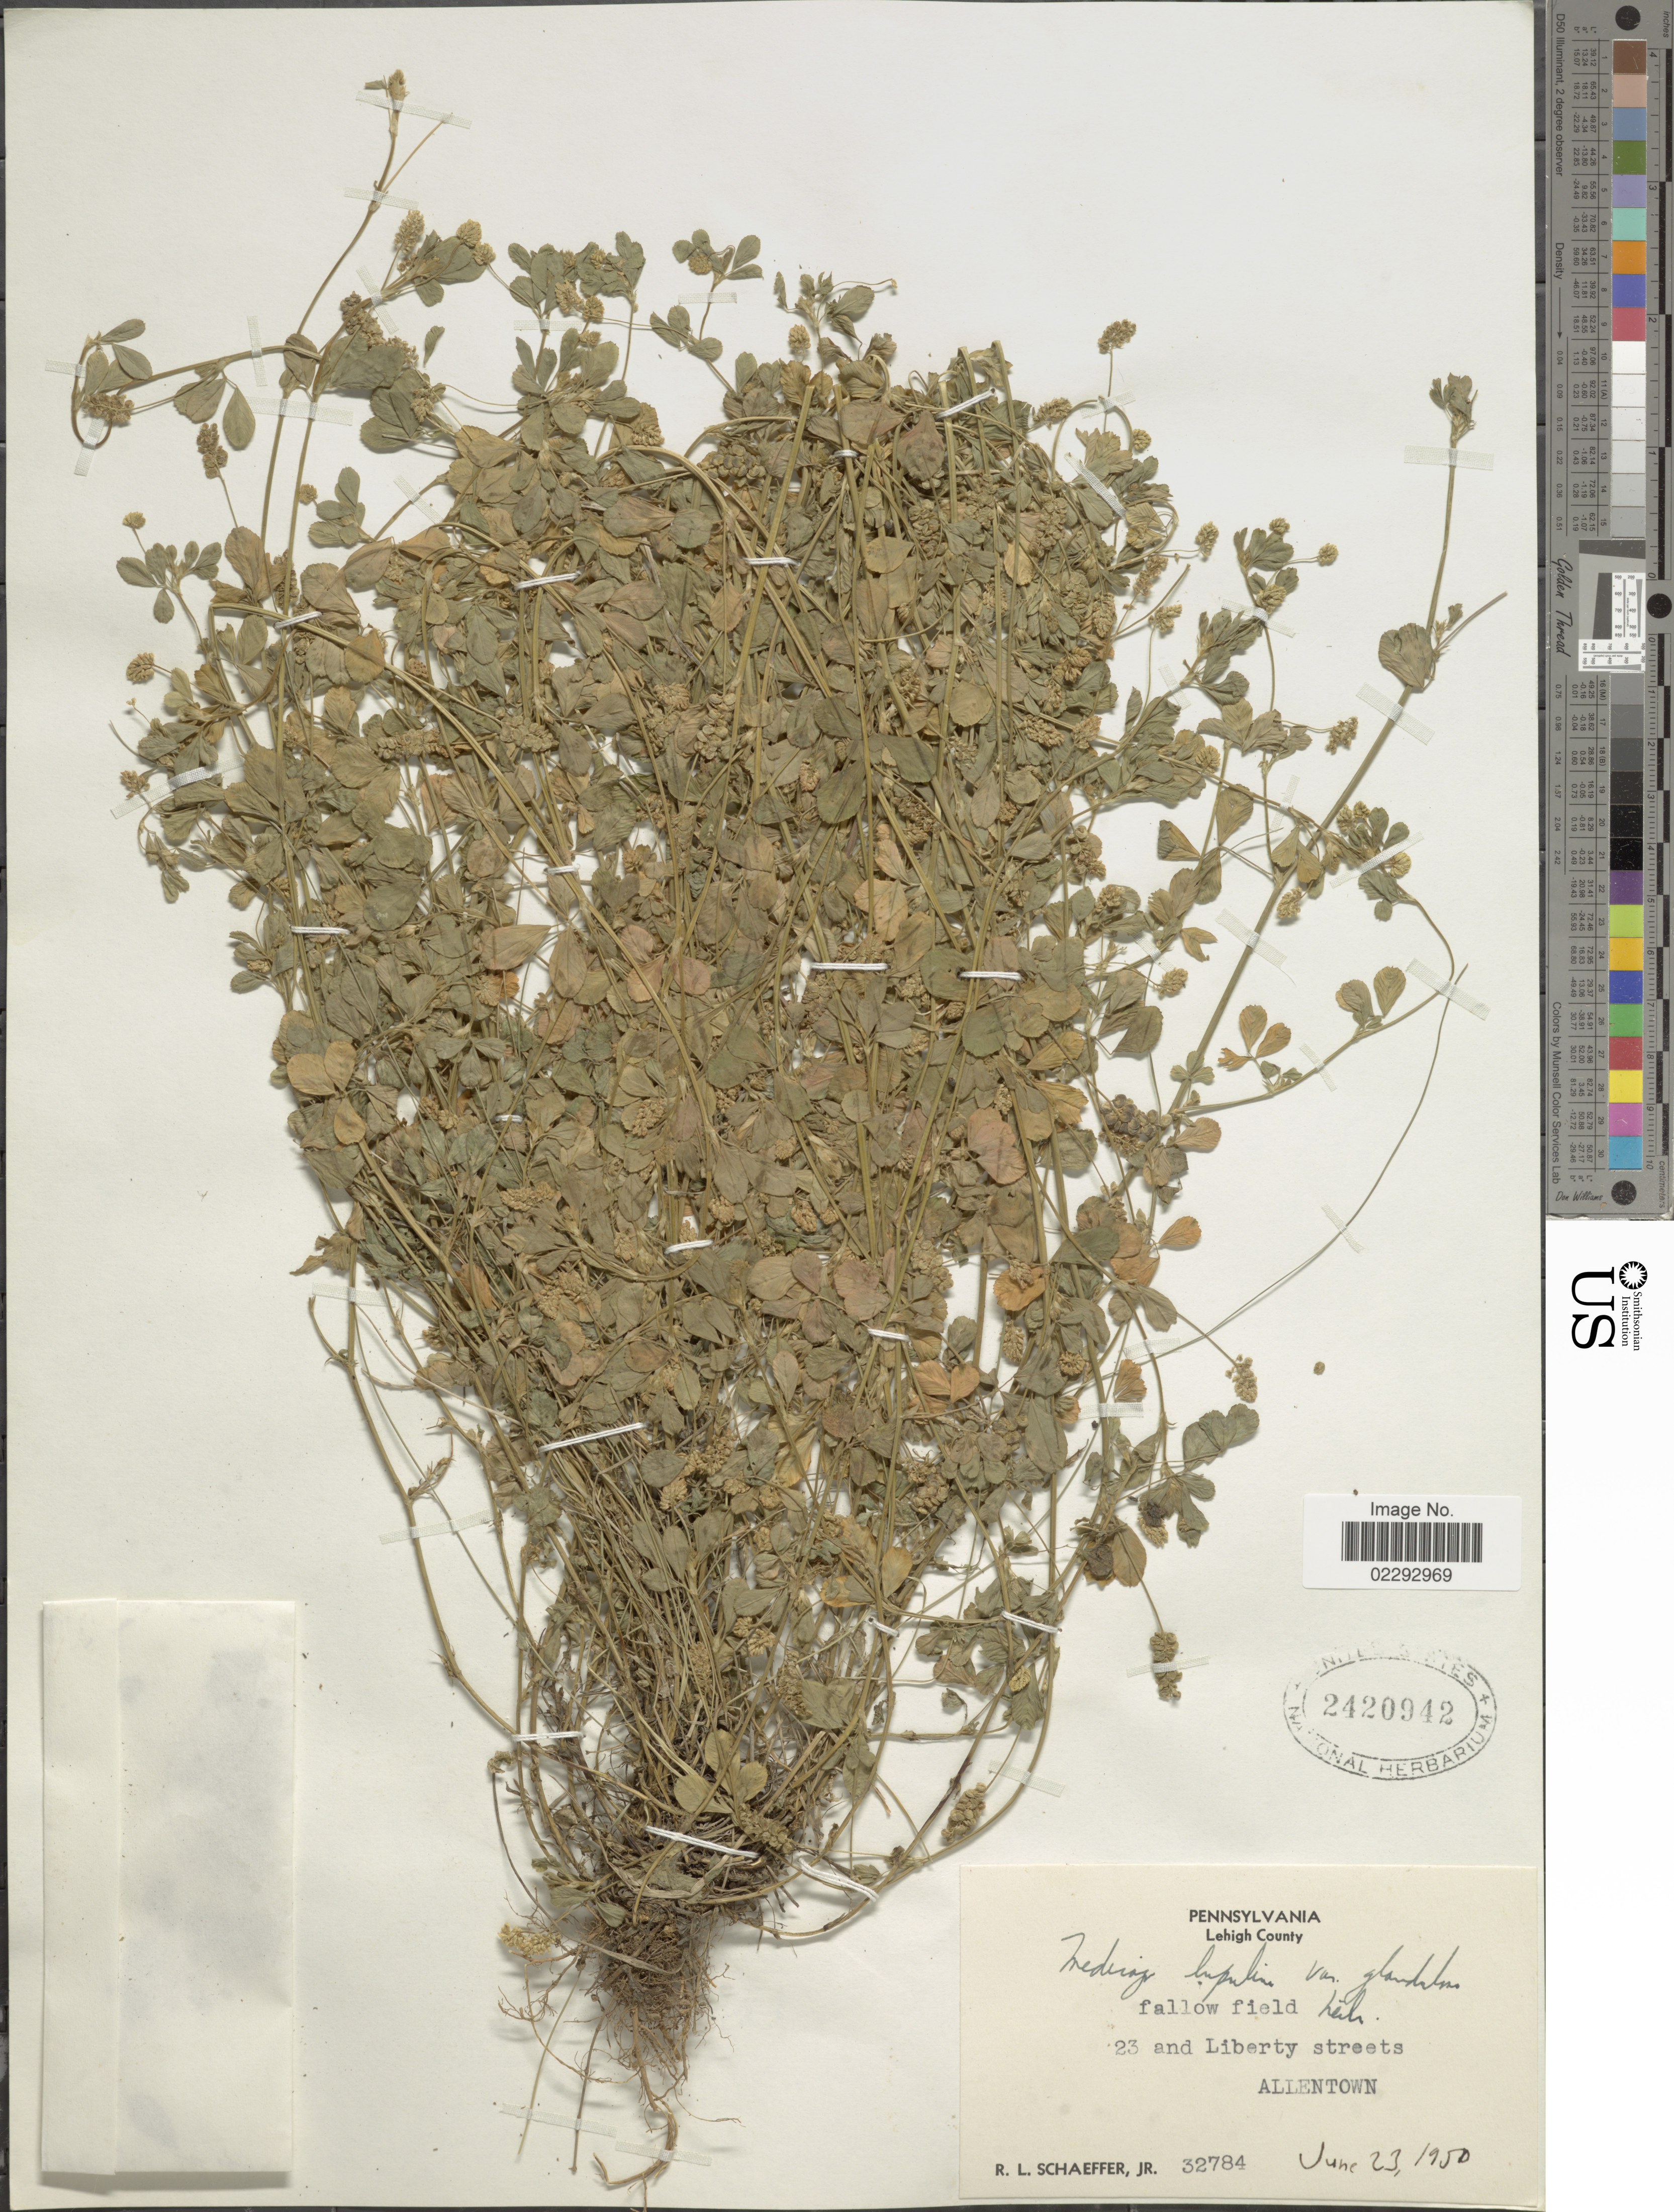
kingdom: Plantae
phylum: Tracheophyta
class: Magnoliopsida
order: Fabales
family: Fabaceae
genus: Medicago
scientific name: Medicago lupulina var. lupulina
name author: L.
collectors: R. L. Schaeffer Jr.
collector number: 32784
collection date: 1950-06-23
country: United States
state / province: Pennsylvania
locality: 23 and Liberty Streets, Allentown.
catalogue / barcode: US 2420942